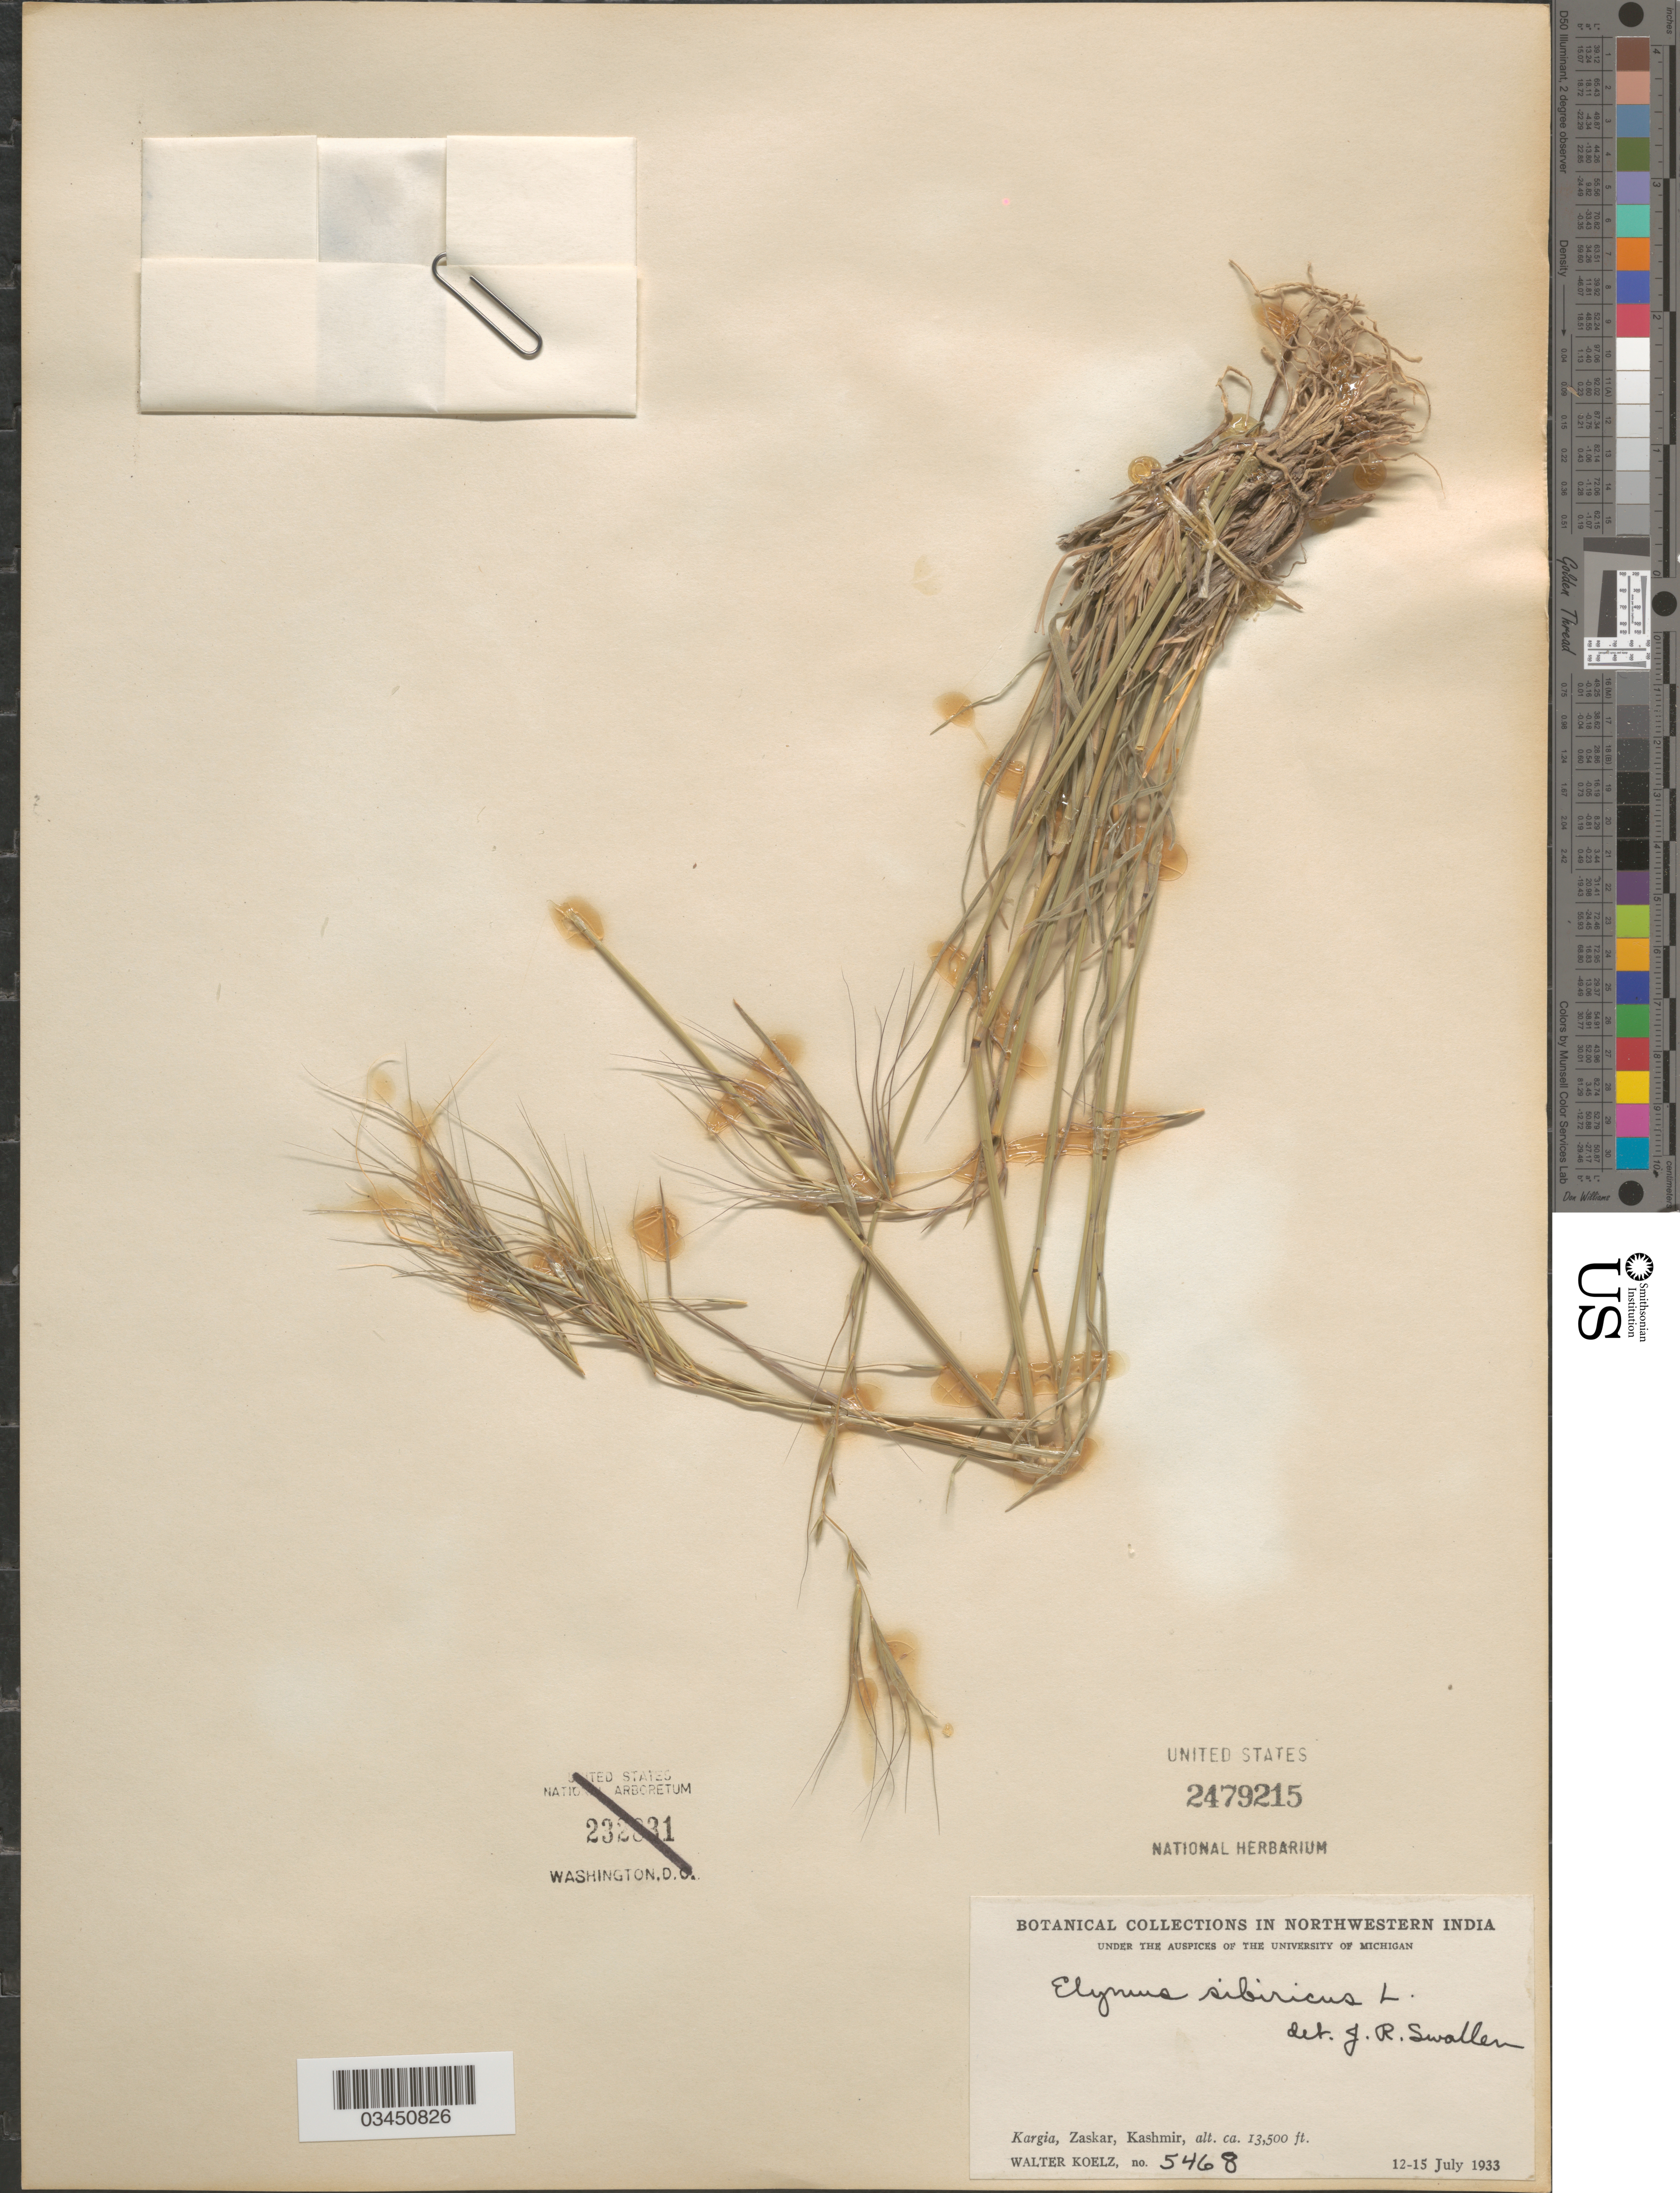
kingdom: Plantae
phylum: Tracheophyta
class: Liliopsida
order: Poales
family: Poaceae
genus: Elymus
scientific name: Elymus sibiricus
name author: L.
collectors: W. N. Koelz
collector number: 5468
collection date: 1933-07-12/1933-07-15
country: India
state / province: Jammu and Kashmir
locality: Northwestern India. Kargia, Zaskar, Kashmir.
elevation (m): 4115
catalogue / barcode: US 2479215